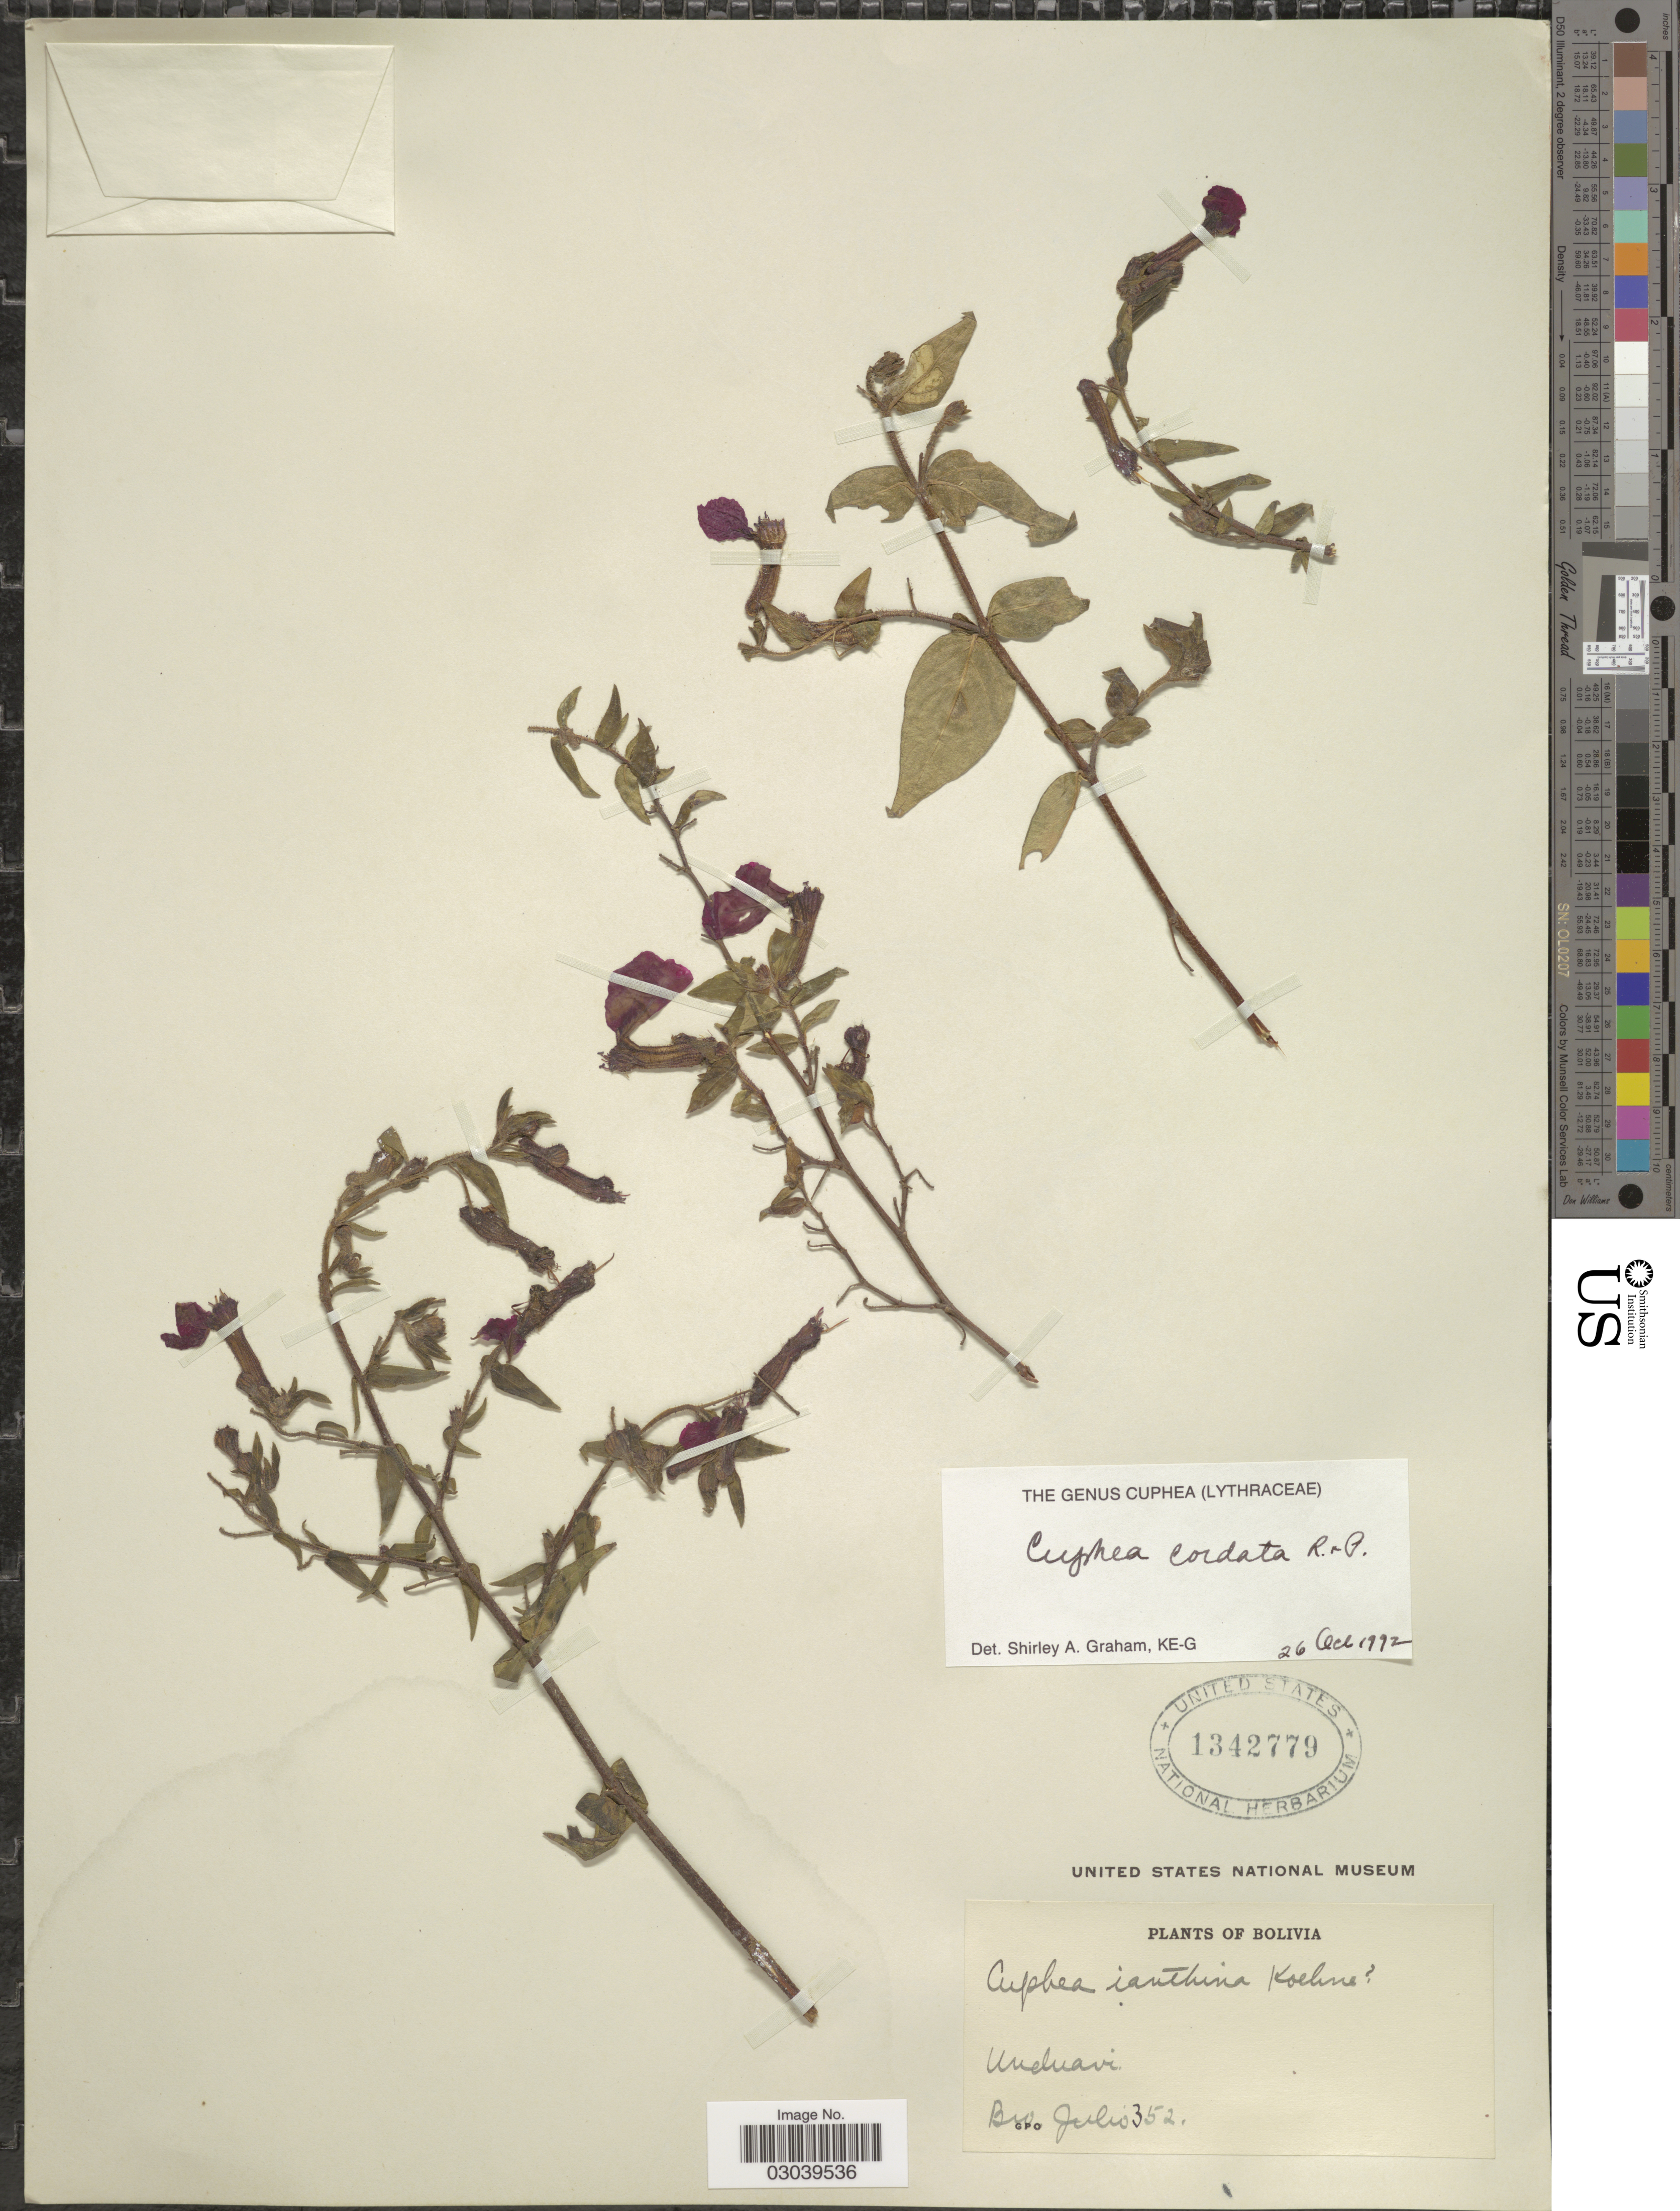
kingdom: Plantae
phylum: Tracheophyta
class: Magnoliopsida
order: Myrtales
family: Lythraceae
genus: Cuphea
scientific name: Cuphea cordata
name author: Ruiz & Pav.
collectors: Bro. Julio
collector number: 352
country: Bolivia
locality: Unduavi.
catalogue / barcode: US 1342779